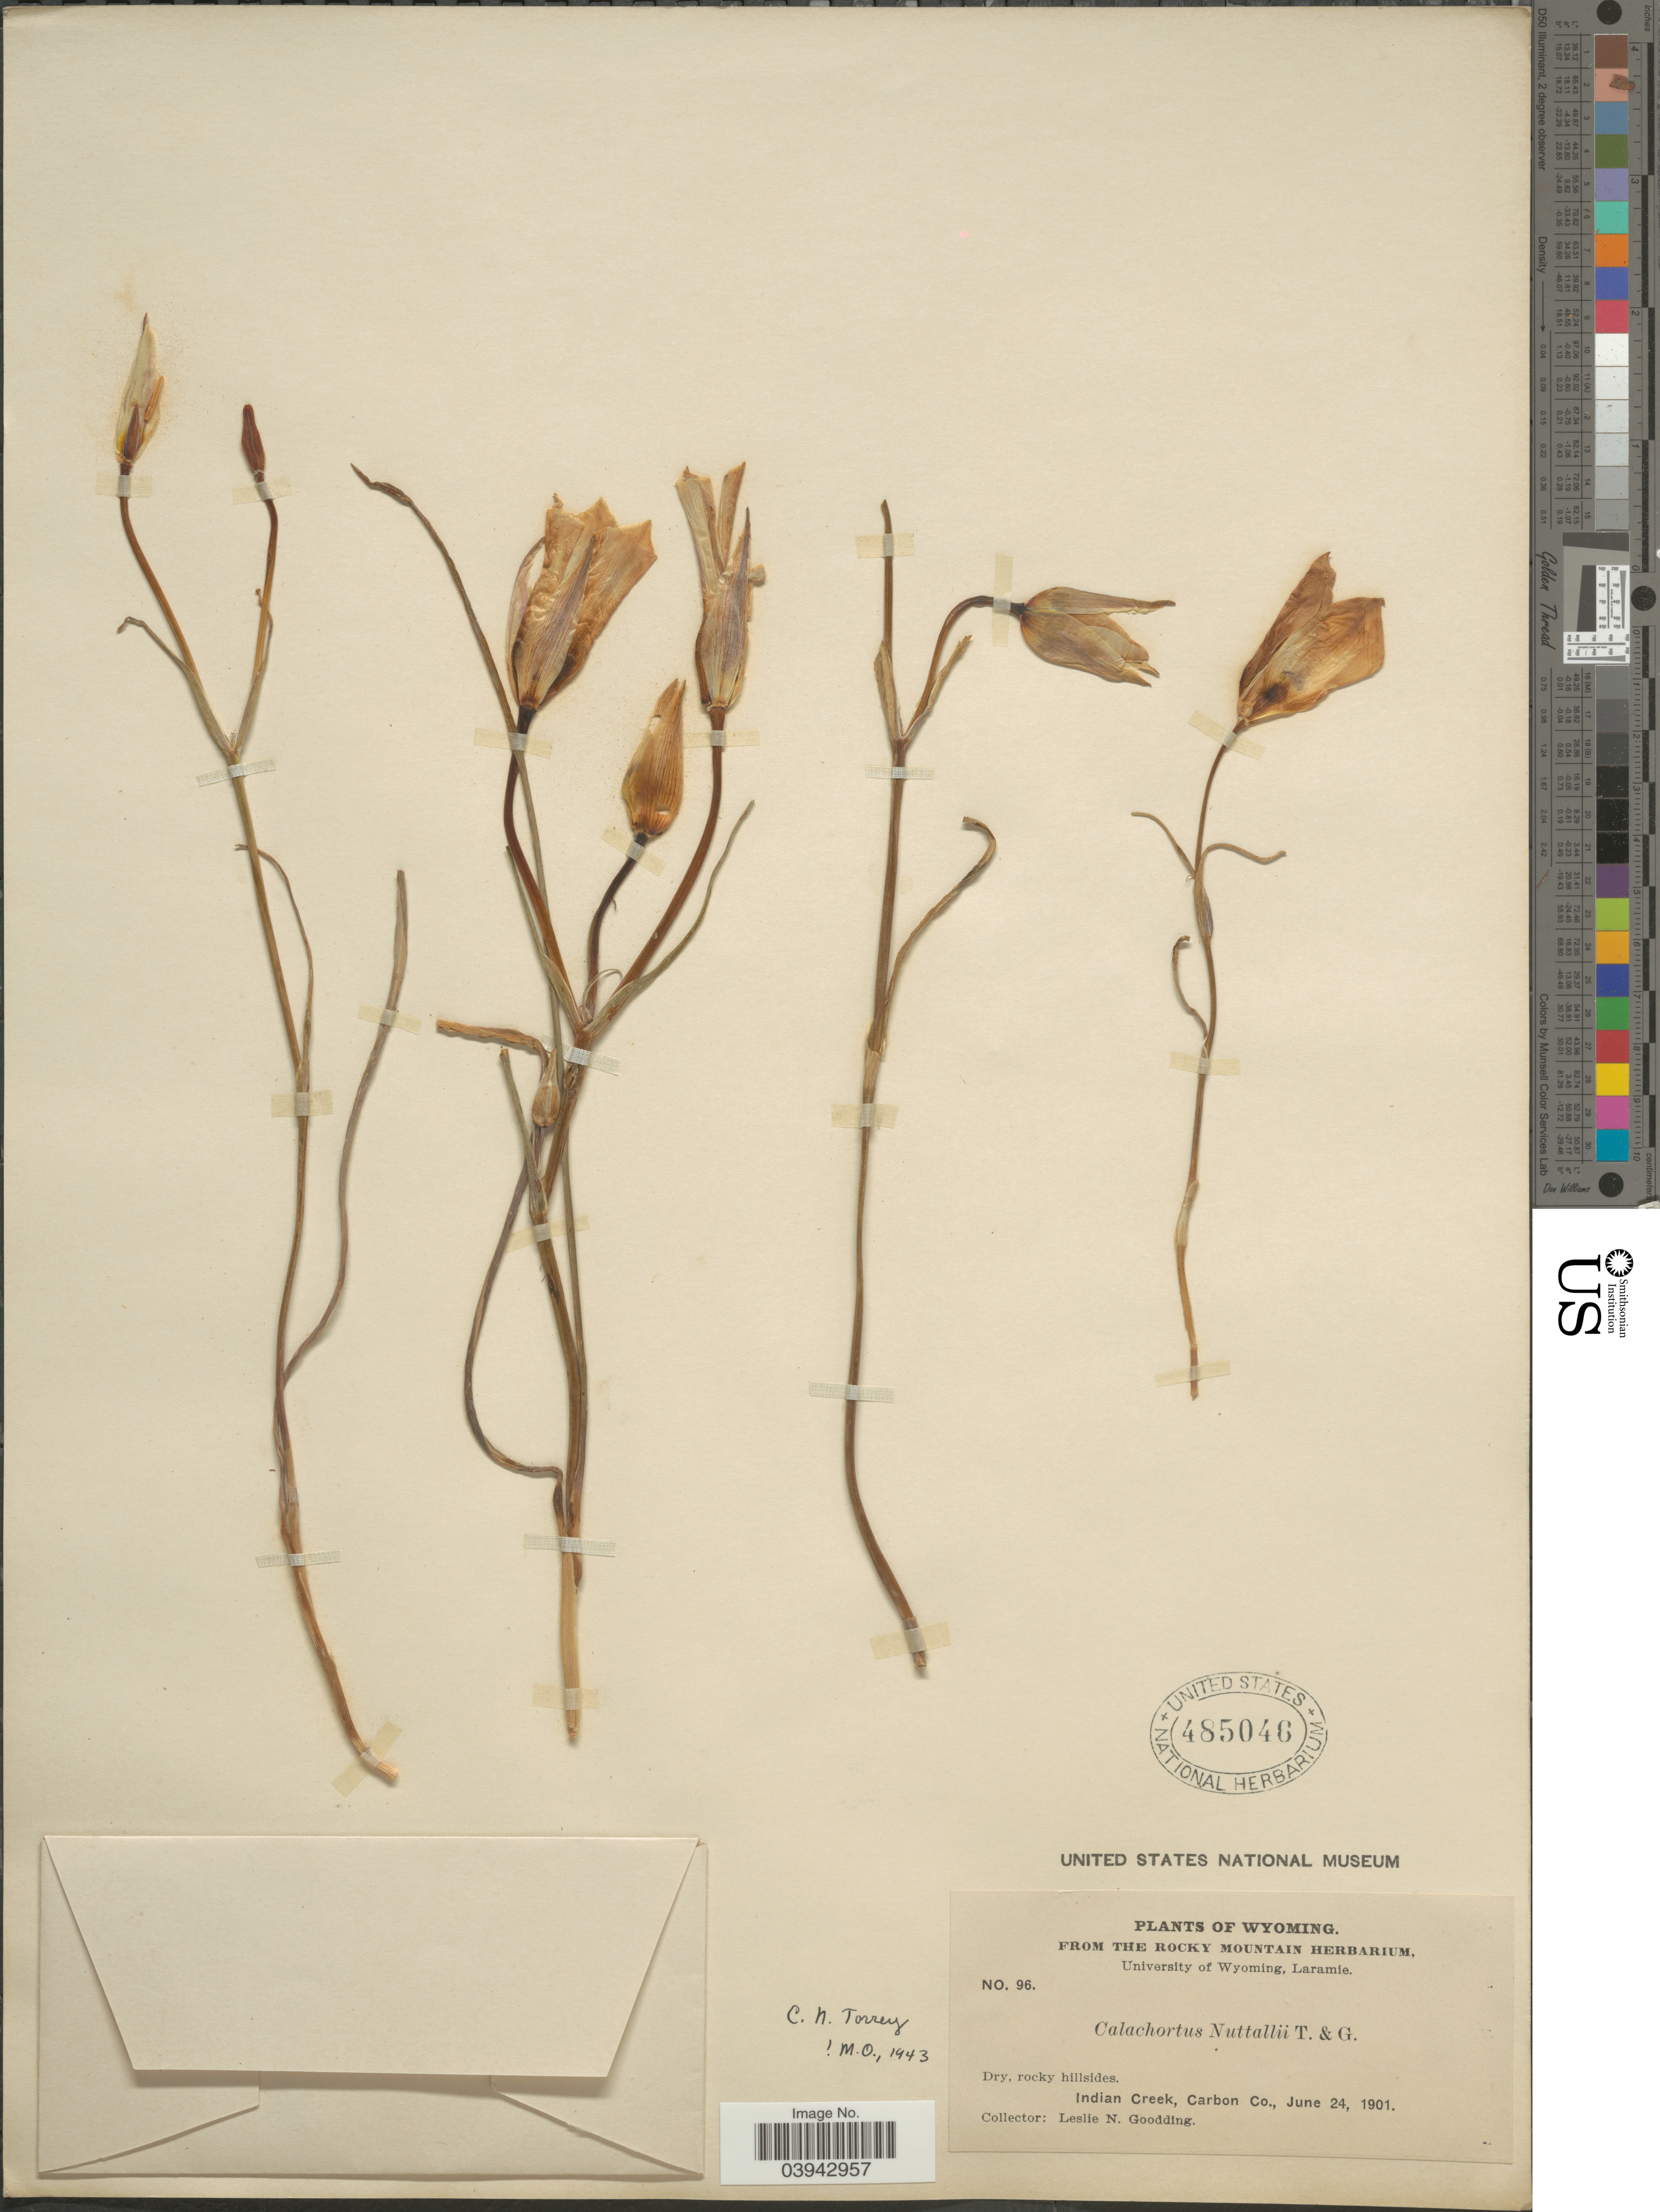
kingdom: Plantae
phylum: Tracheophyta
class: Liliopsida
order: Liliales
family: Liliaceae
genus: Calochortus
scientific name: Calochortus nuttallii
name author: Torr.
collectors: L. N. Goodding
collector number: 96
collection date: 1901-06-24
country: United States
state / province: Wyoming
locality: Indian Creek, Carbon Co.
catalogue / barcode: US 485046